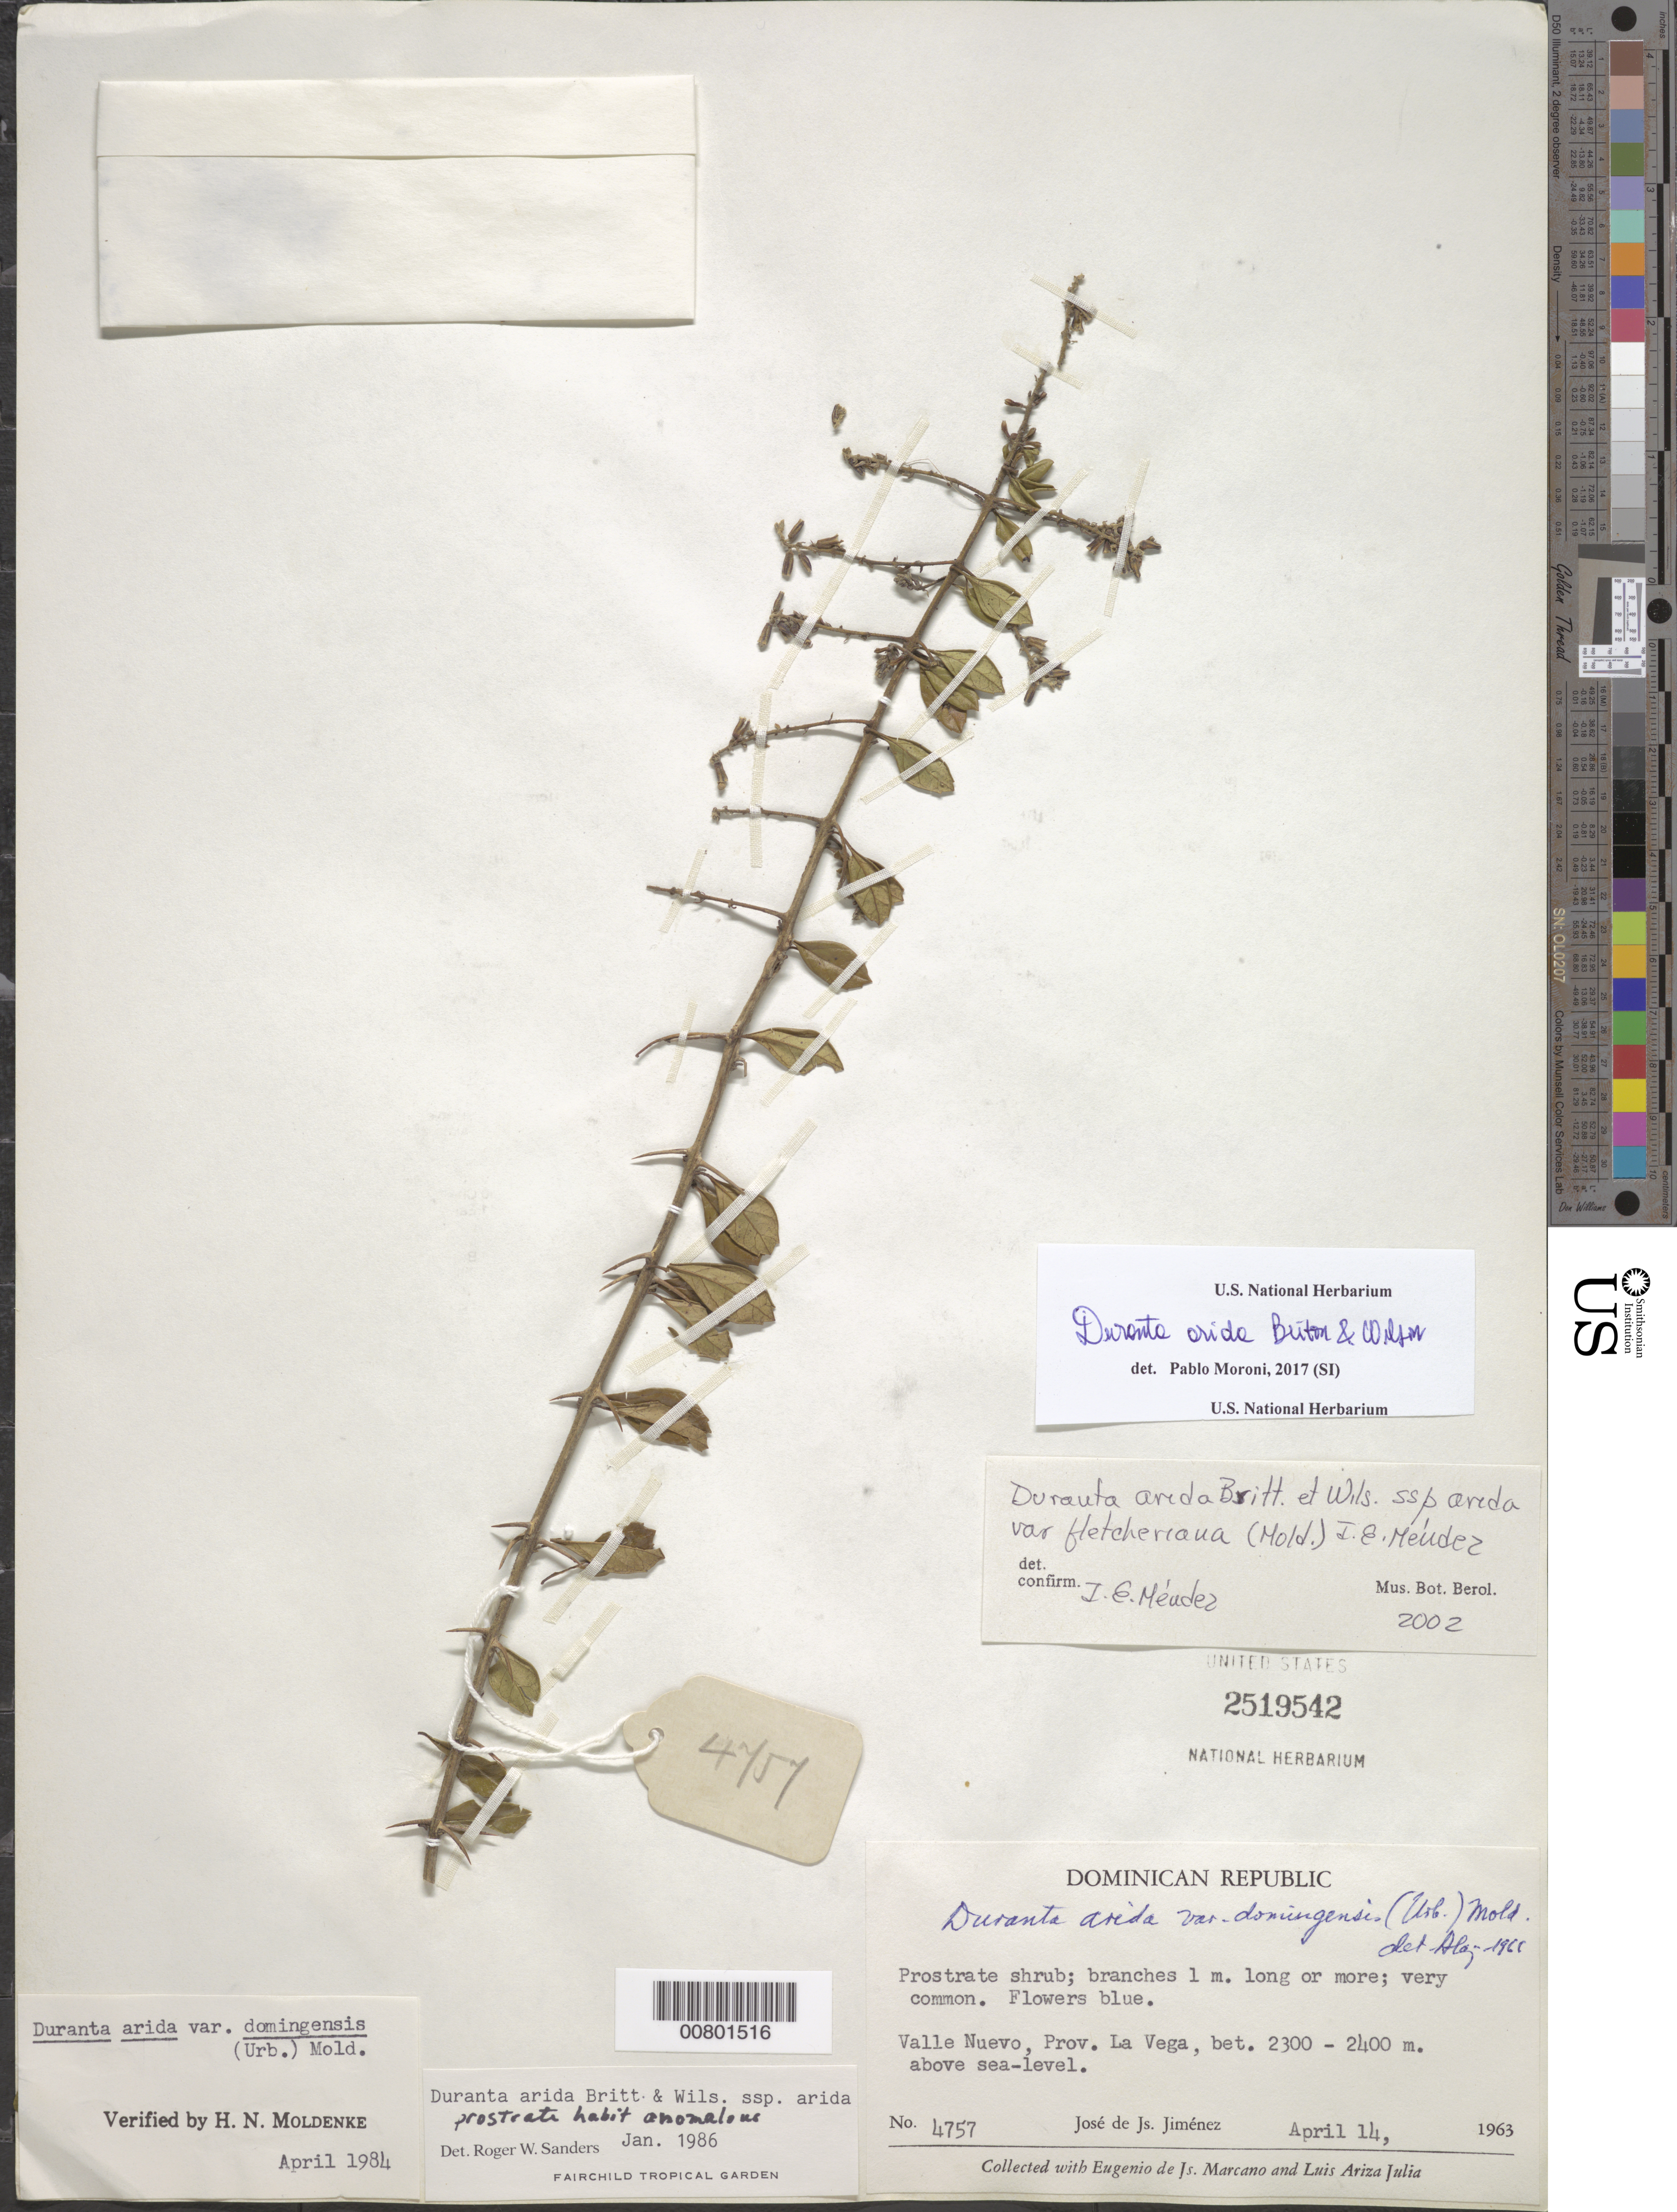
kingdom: Plantae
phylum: Tracheophyta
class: Magnoliopsida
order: Lamiales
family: Verbenaceae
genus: Duranta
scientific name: Duranta arida subsp. arida var. fletcheriana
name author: (Moldenke) I.E. Méndez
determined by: Méndez, Isidro E., (HIPC)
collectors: J. J. Jiménez Almonte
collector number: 4757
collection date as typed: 14 Apr 1963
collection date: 1963-04-14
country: Dominican Republic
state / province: La Vega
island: Hispaniola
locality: Valle Nuevo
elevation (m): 2300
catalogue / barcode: US 2519542